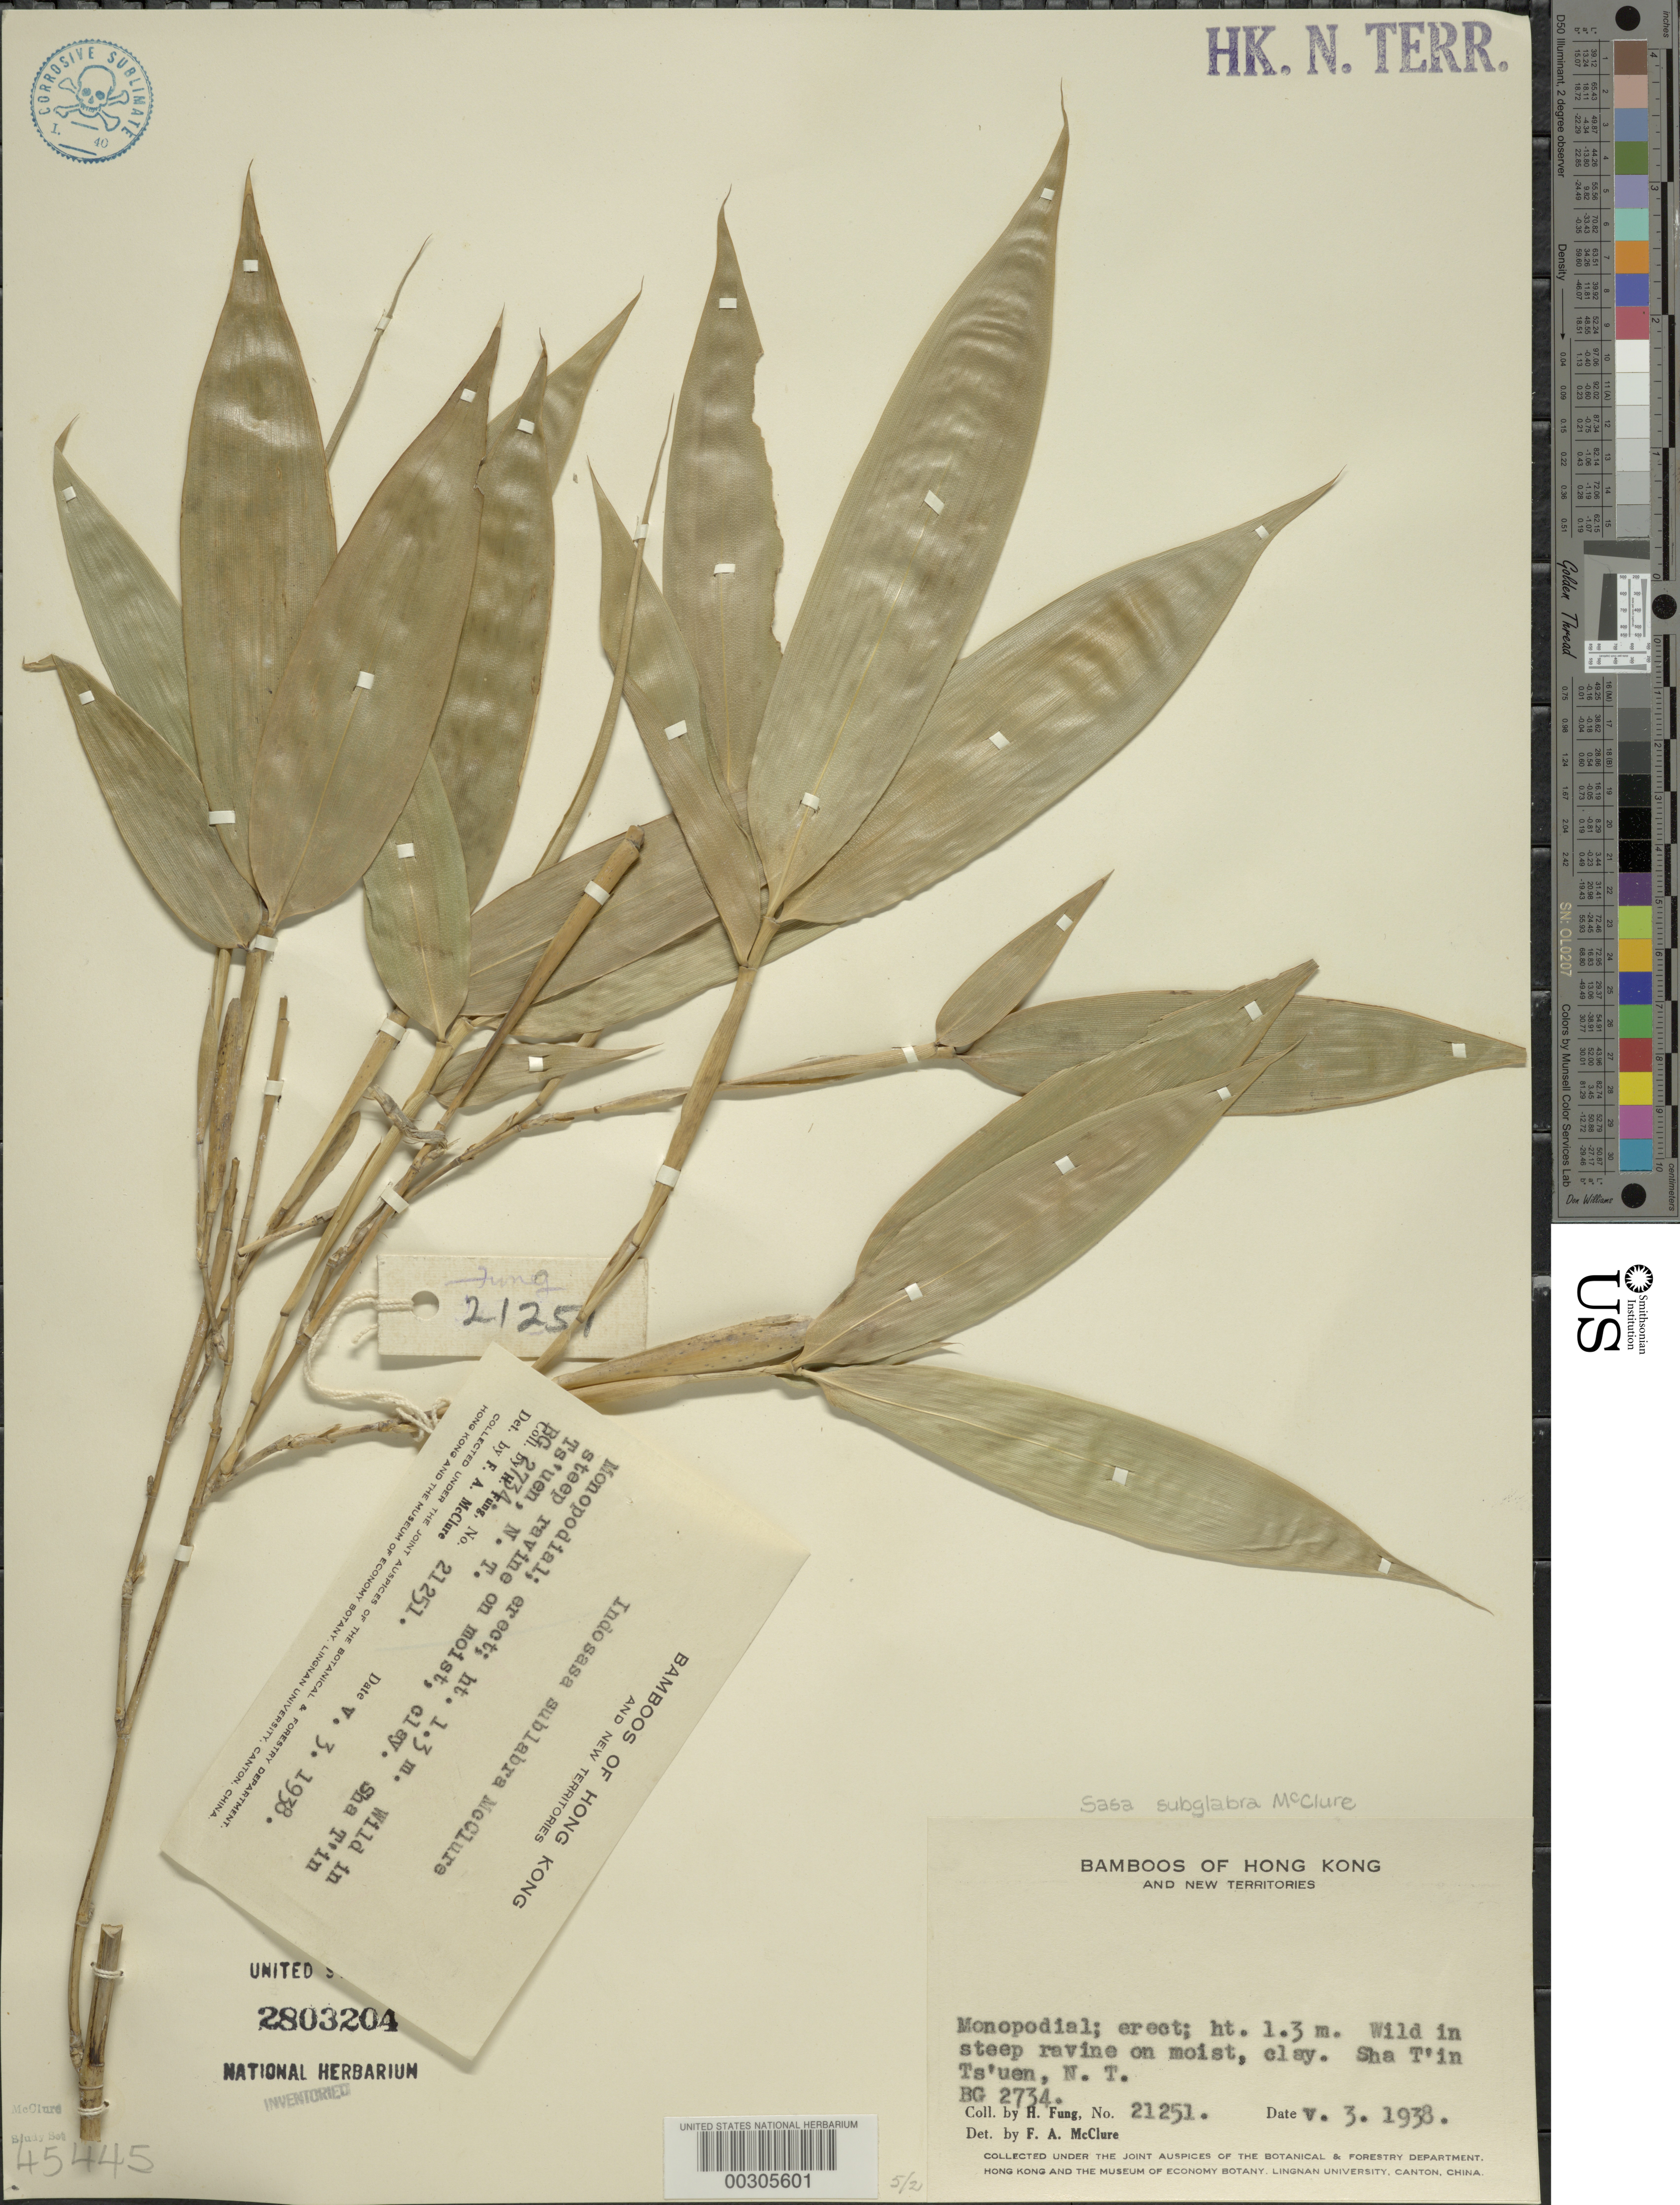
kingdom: Plantae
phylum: Tracheophyta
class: Liliopsida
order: Poales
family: Poaceae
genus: Sasa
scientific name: Sasa subglabra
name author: McClure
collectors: H. L. Fung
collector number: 21251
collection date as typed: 03 May 1938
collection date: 1938-05-03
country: China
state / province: Hong Kong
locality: N.t., sha t'in ts'uen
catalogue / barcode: US 2803204